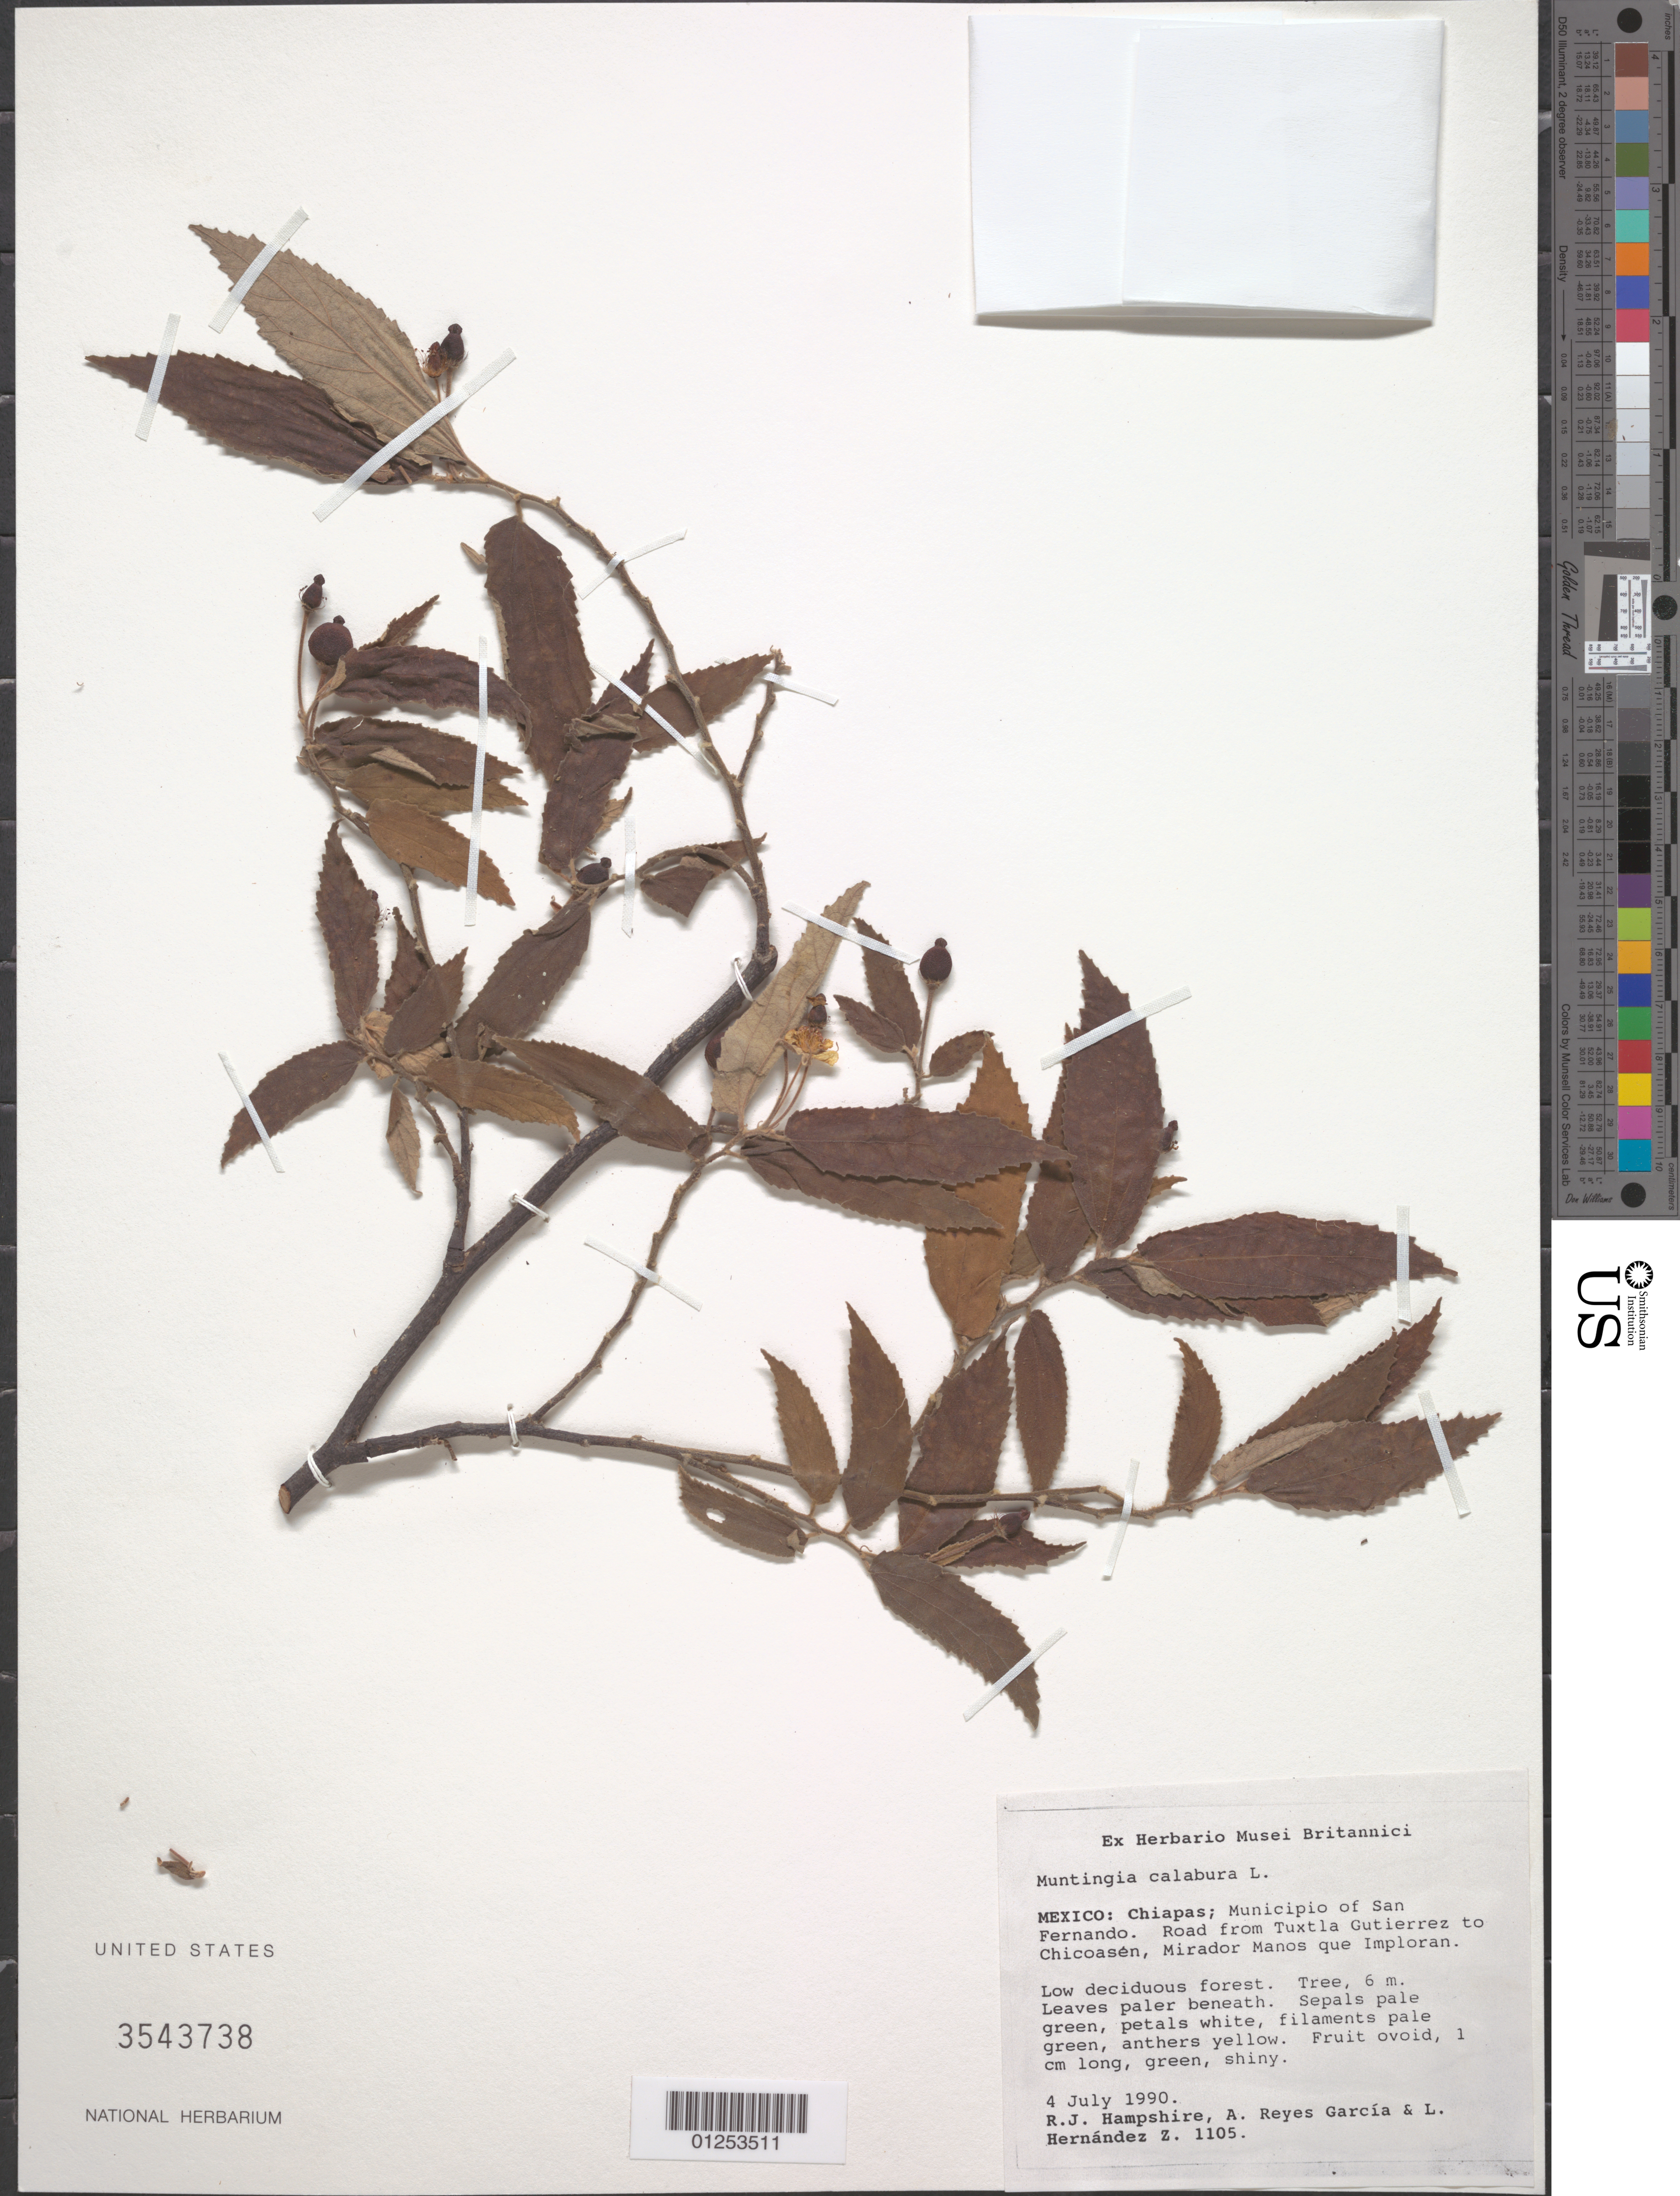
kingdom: Plantae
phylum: Tracheophyta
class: Magnoliopsida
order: Malvales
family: Muntingiaceae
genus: Muntingia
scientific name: Muntingia calabura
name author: L.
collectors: R. Hampshire, A. R. García & L. Hernández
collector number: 1105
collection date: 1990-07-04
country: Mexico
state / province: Chiapas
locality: Municipio of San Fernando. Road from Tuxtla Gutierrez to Chicoasen, Mirador Manos que Imploran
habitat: Low deciduous forest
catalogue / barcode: US 3543738